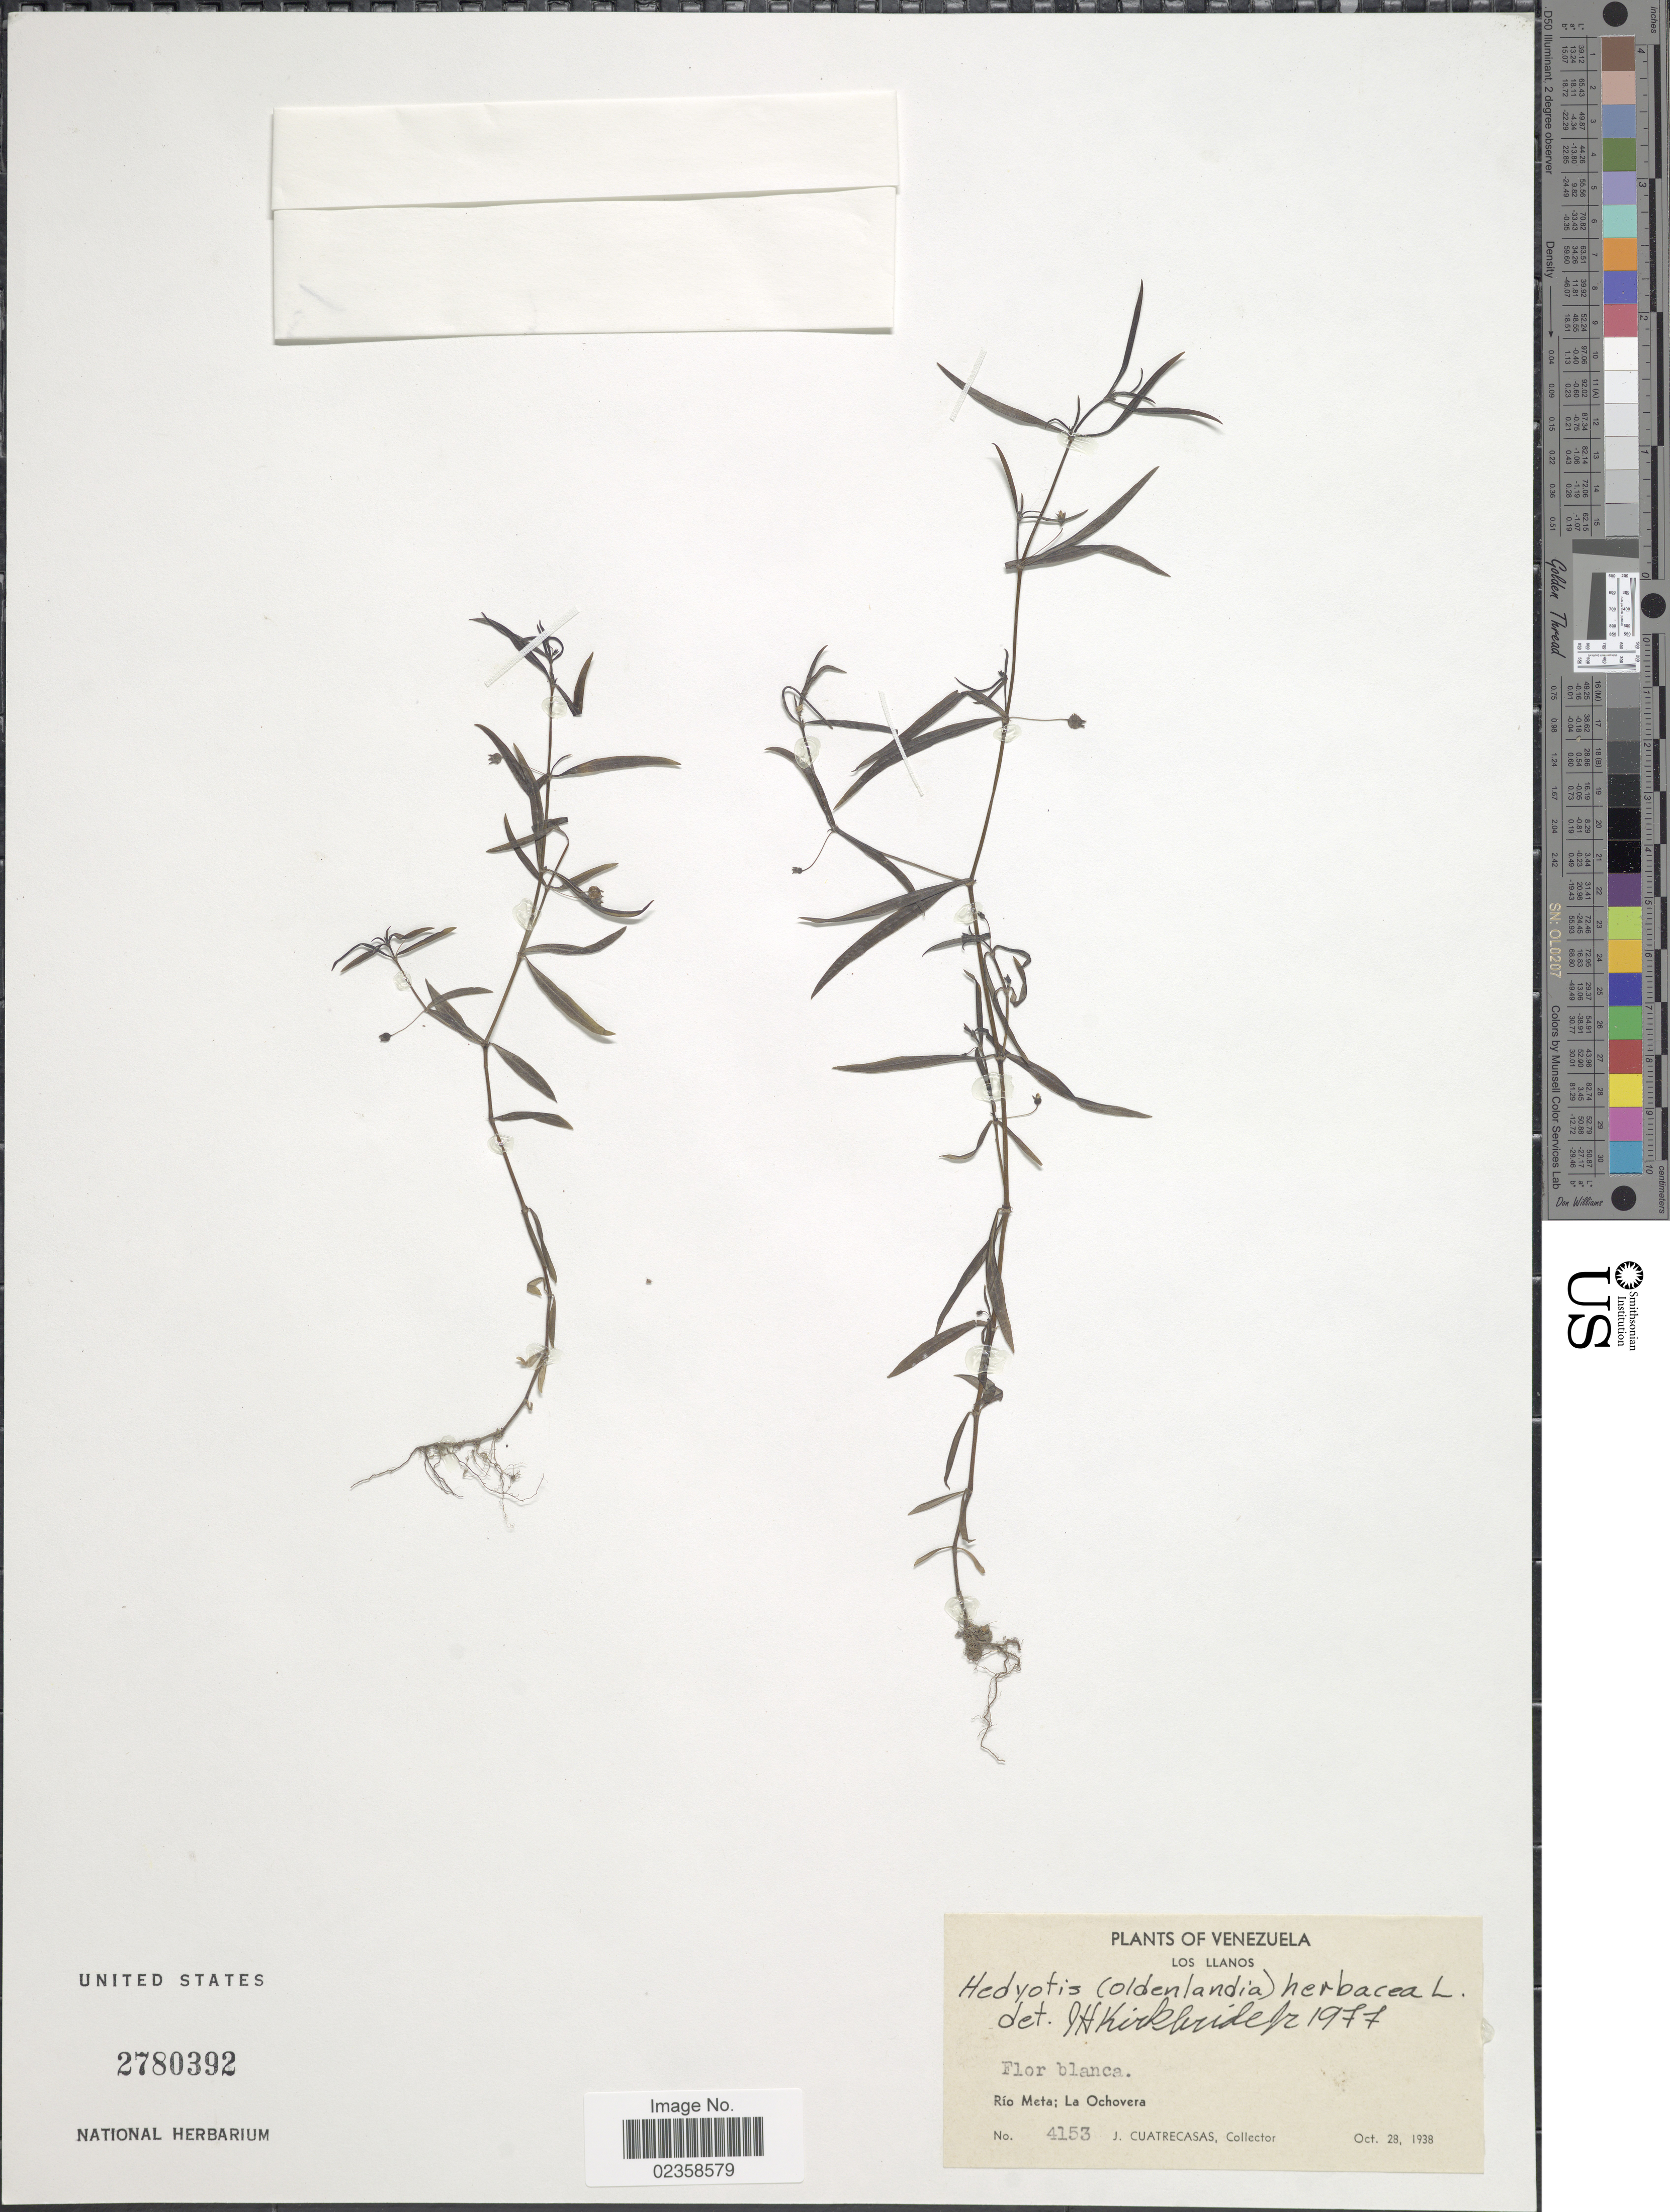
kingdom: Plantae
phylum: Tracheophyta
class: Magnoliopsida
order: Gentianales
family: Rubiaceae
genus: Oldenlandia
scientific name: Oldenlandia herbacea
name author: (L.) Roxb.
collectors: J. Cuatrecasas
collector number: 4153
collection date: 1938-10-28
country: Venezuela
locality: Los Llanos, Rio Meta: La Ochovera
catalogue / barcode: US 2780392